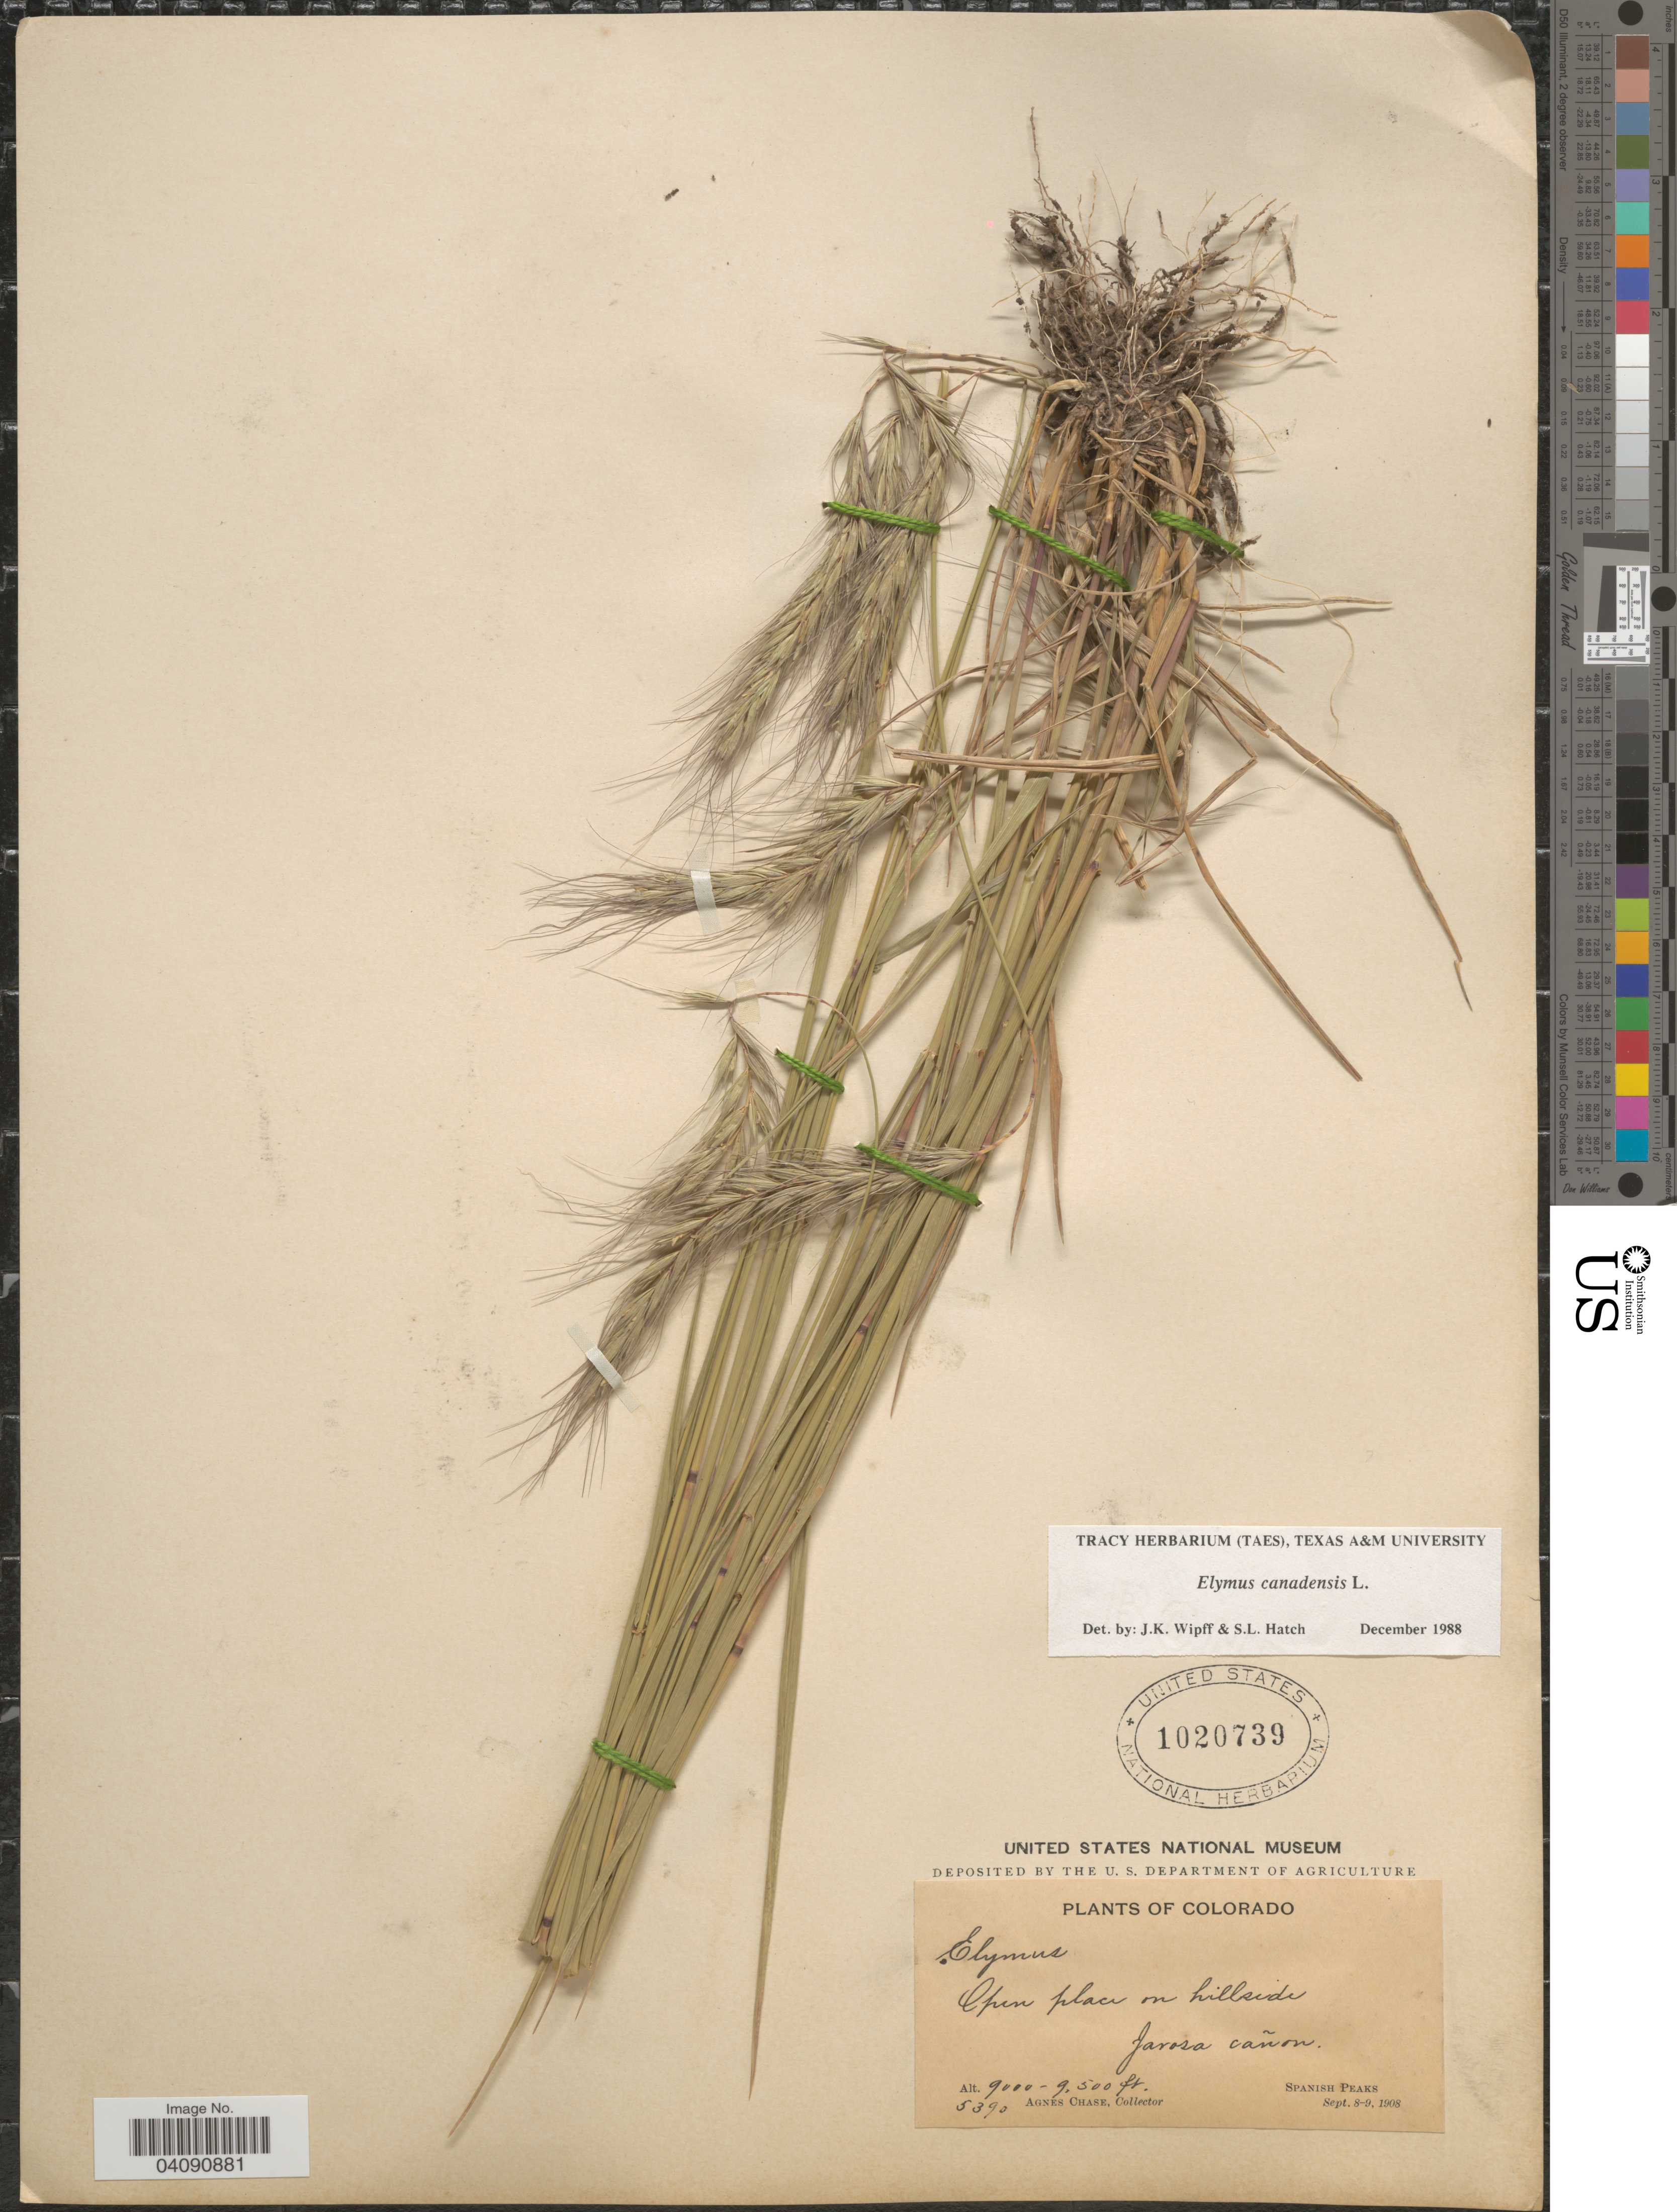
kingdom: Plantae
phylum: Tracheophyta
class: Liliopsida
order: Poales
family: Poaceae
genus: Elymus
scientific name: Elymus canadensis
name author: L.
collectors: A. Chase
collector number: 5390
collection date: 1908-09-08/1908-09-09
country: United States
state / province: Colorado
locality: Open place on hillside, Jarosa cañon. Spanish Peaks.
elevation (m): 2743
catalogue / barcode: US 1020739